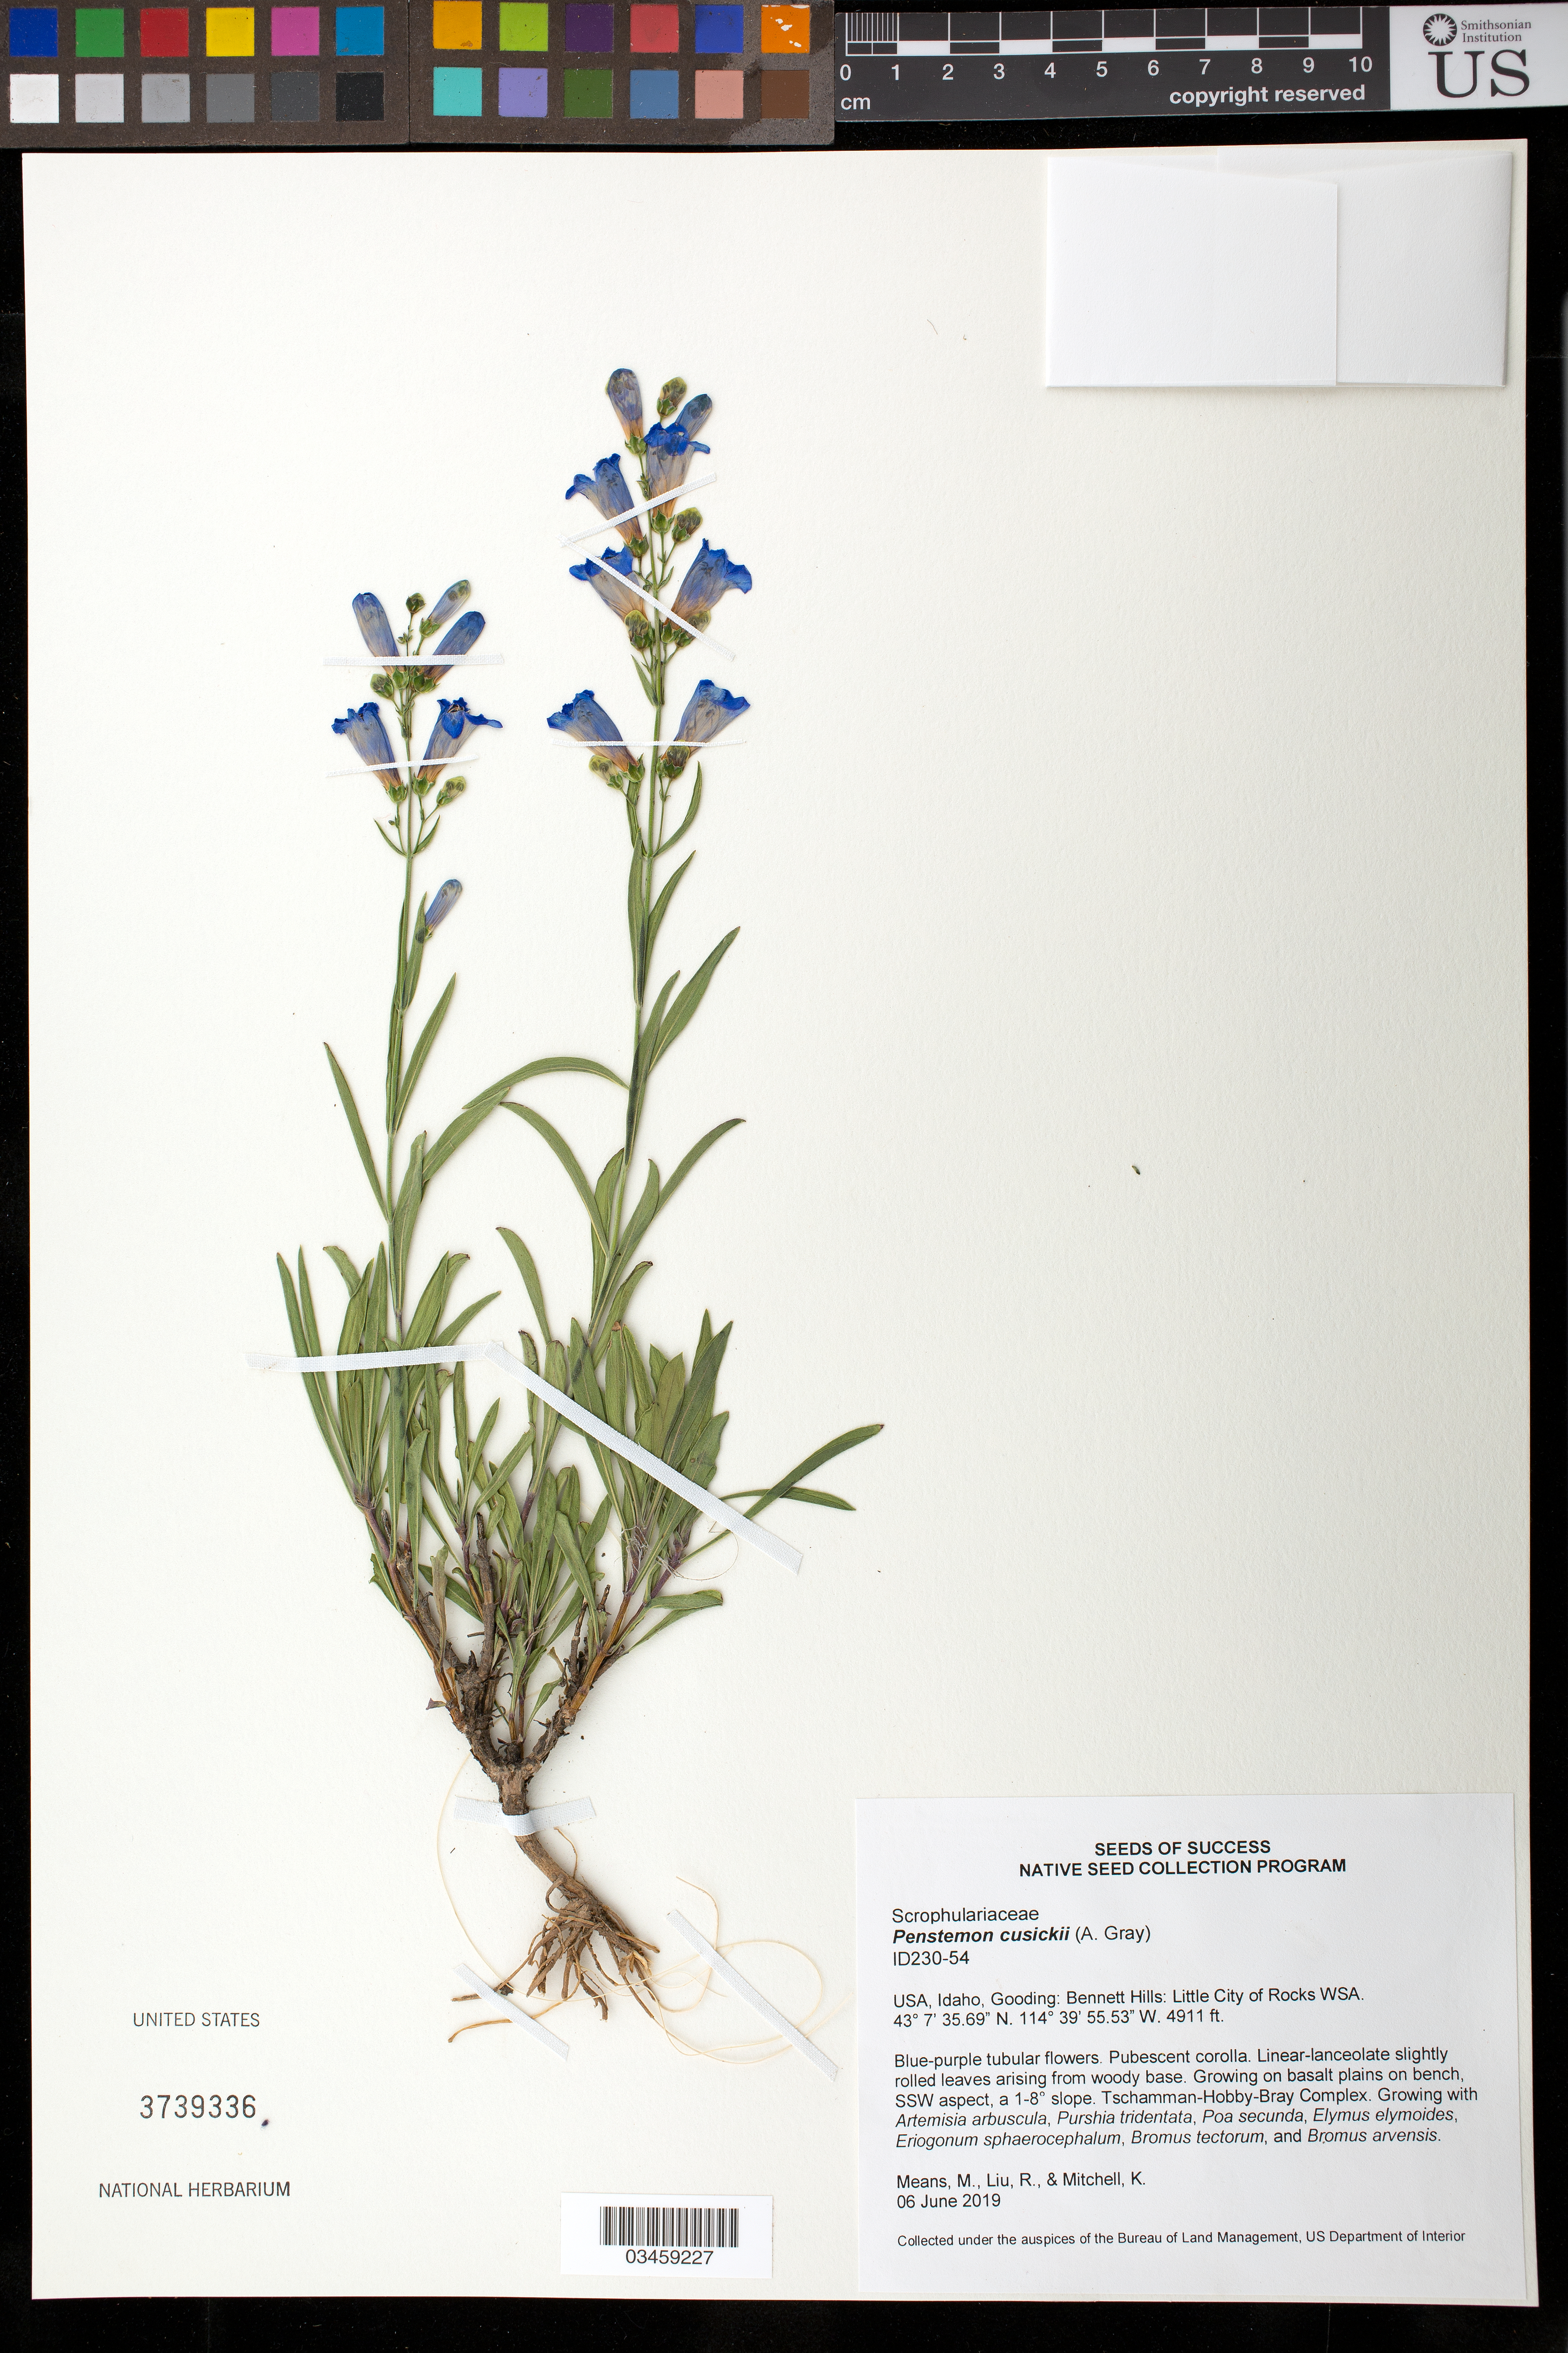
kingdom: Plantae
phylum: Tracheophyta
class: Magnoliopsida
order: Lamiales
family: Plantaginaceae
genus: Penstemon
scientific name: Penstemon cusickii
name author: A. Gray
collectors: M. Means, M. Liu & K. Mitchell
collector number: ID230-54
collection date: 2019-06-06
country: United States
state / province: Idaho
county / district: Gooding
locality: Bennett Hills, Little City of Rocks WSA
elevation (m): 1497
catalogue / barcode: US 3739336